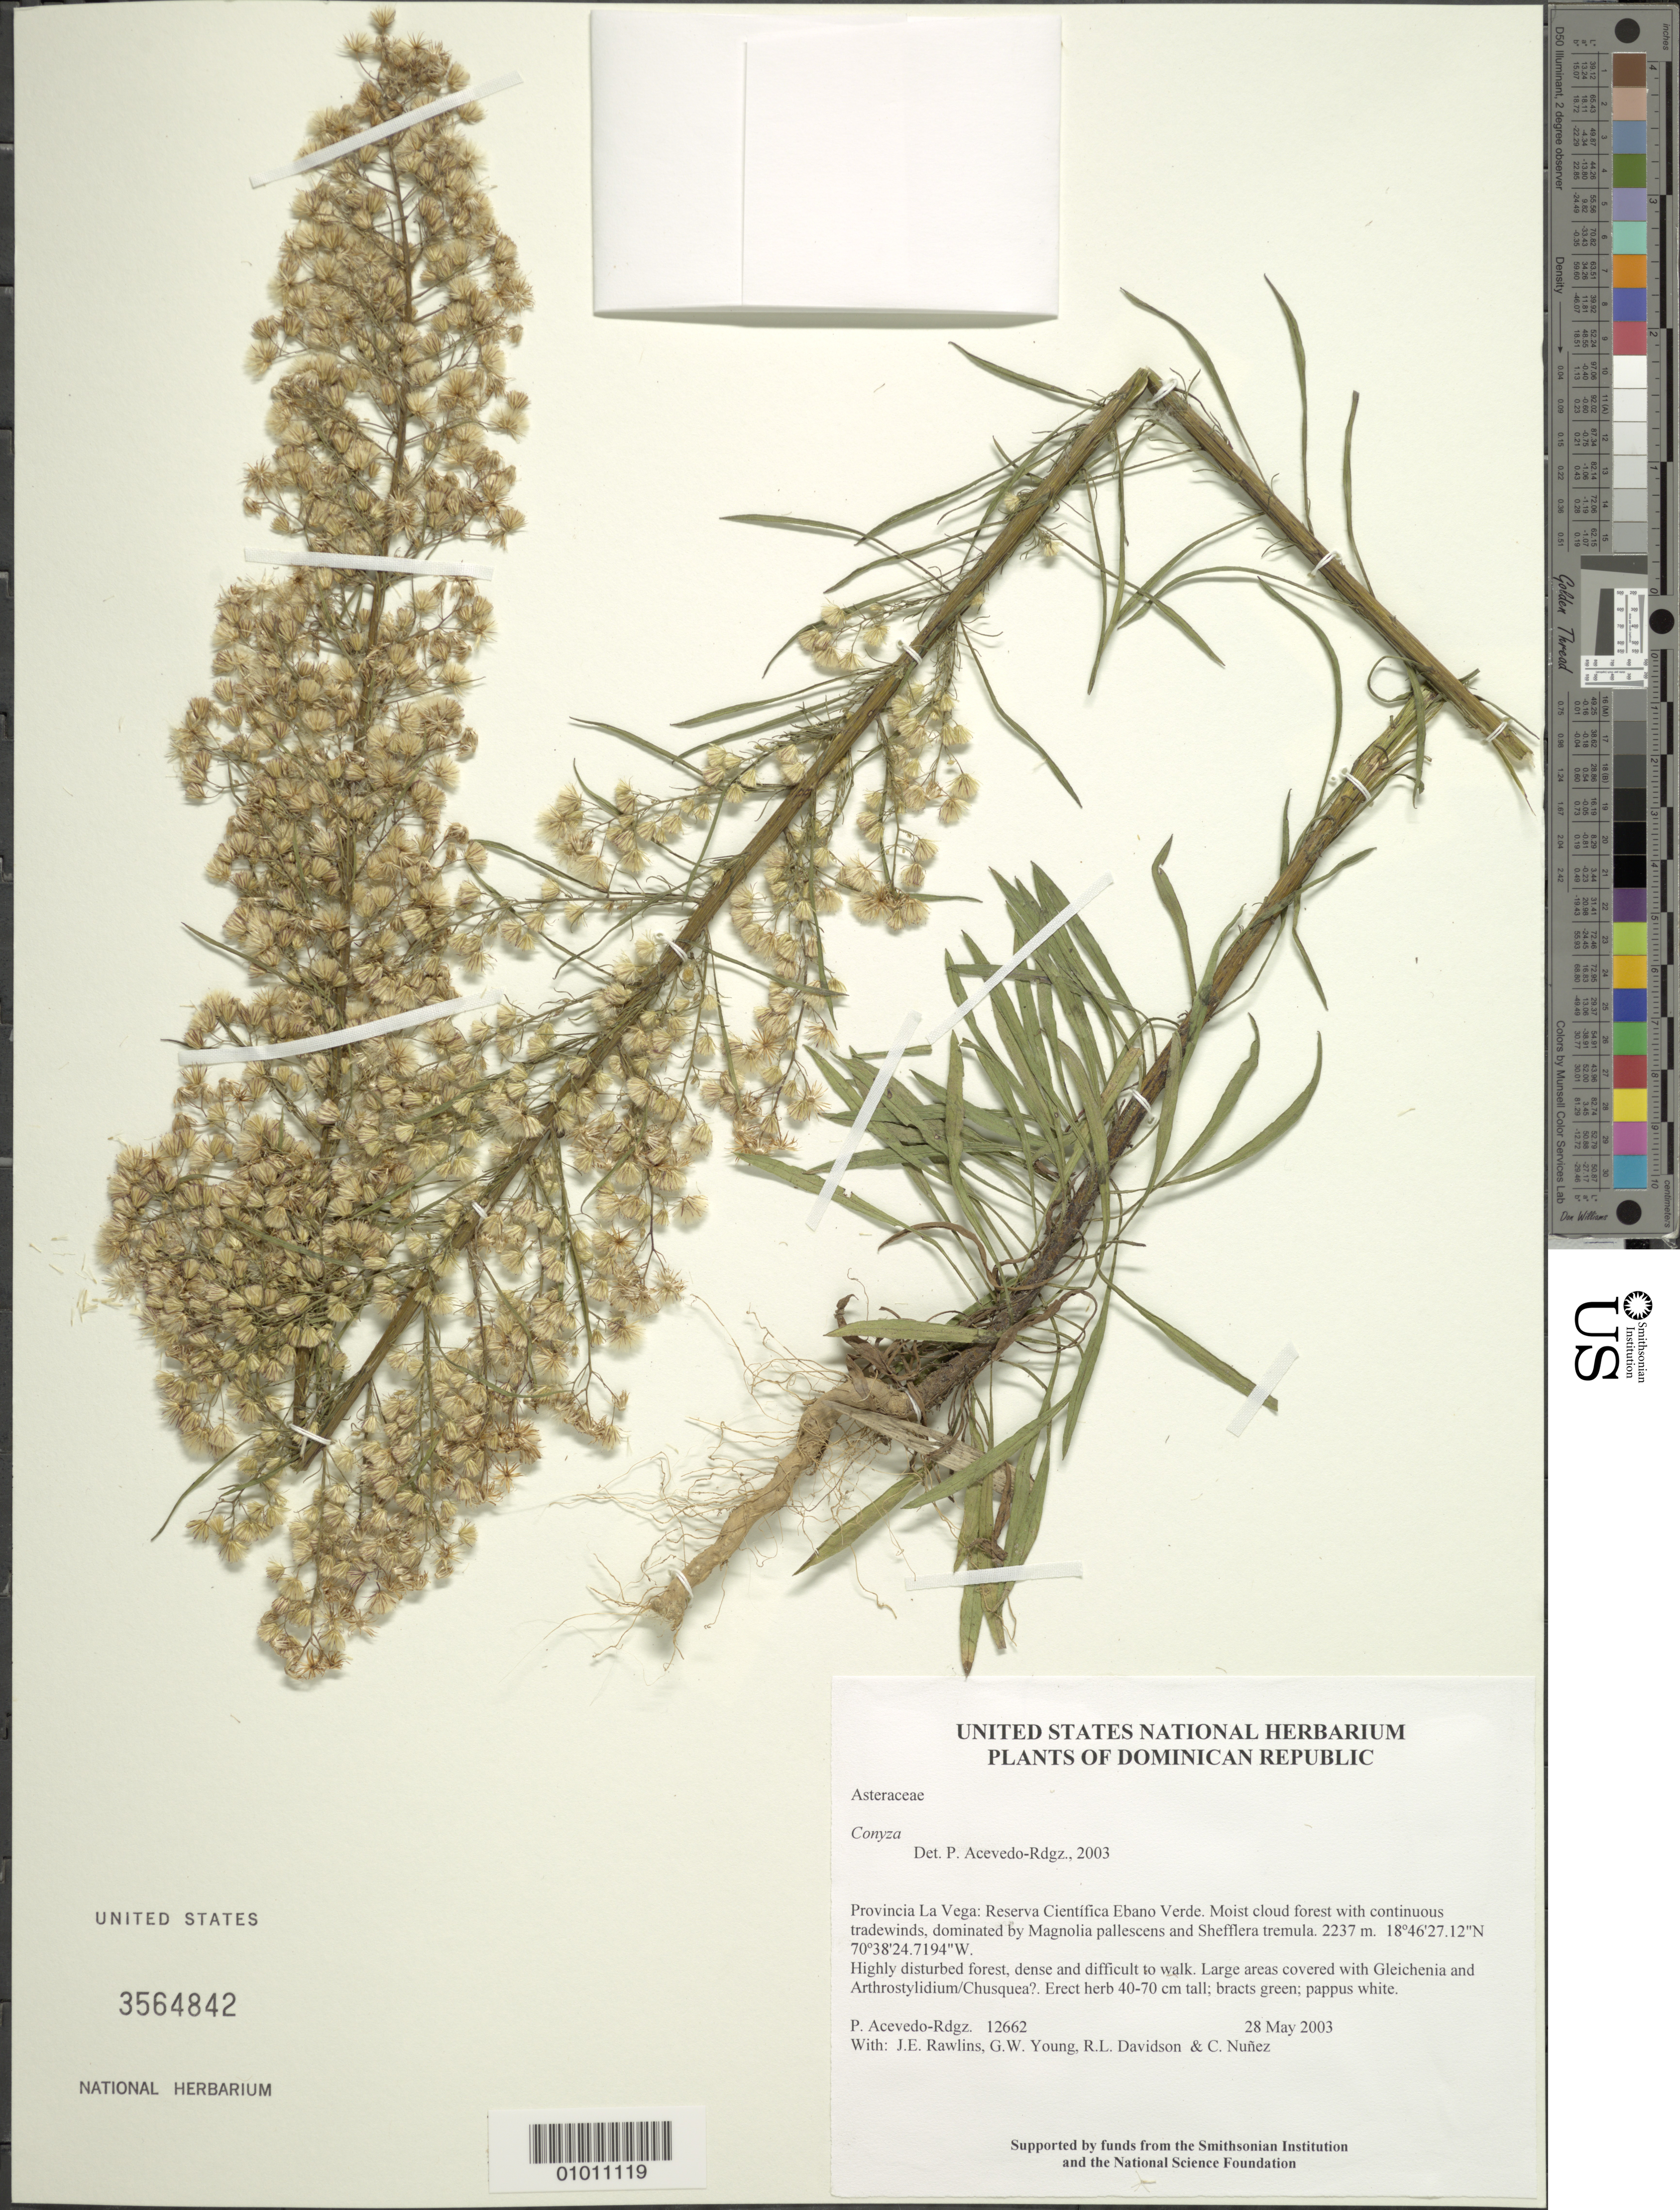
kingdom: Plantae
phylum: Tracheophyta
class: Magnoliopsida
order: Asterales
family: Asteraceae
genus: Conyza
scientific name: Conyza canadensis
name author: (L.) Cronq.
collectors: P. Acevedo-Rodr., J. Rawlins, G. Young, R. Davidson & C. Nunez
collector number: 12662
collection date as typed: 28 May 2003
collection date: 2003-05-28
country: Dominican Republic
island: Hispaniola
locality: Provincia La Vega: Reserva Científica Ebano Verde. Moist cloud forest with continuous tradewinds, dominated by Magnolia pallescens and Shefflera tremula.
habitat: Highly disturbed forest, dense and difficult to walk. Large areas covered with Gleichenia and Arthrostylidium/Chusquea?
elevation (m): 2237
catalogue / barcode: US 3564842